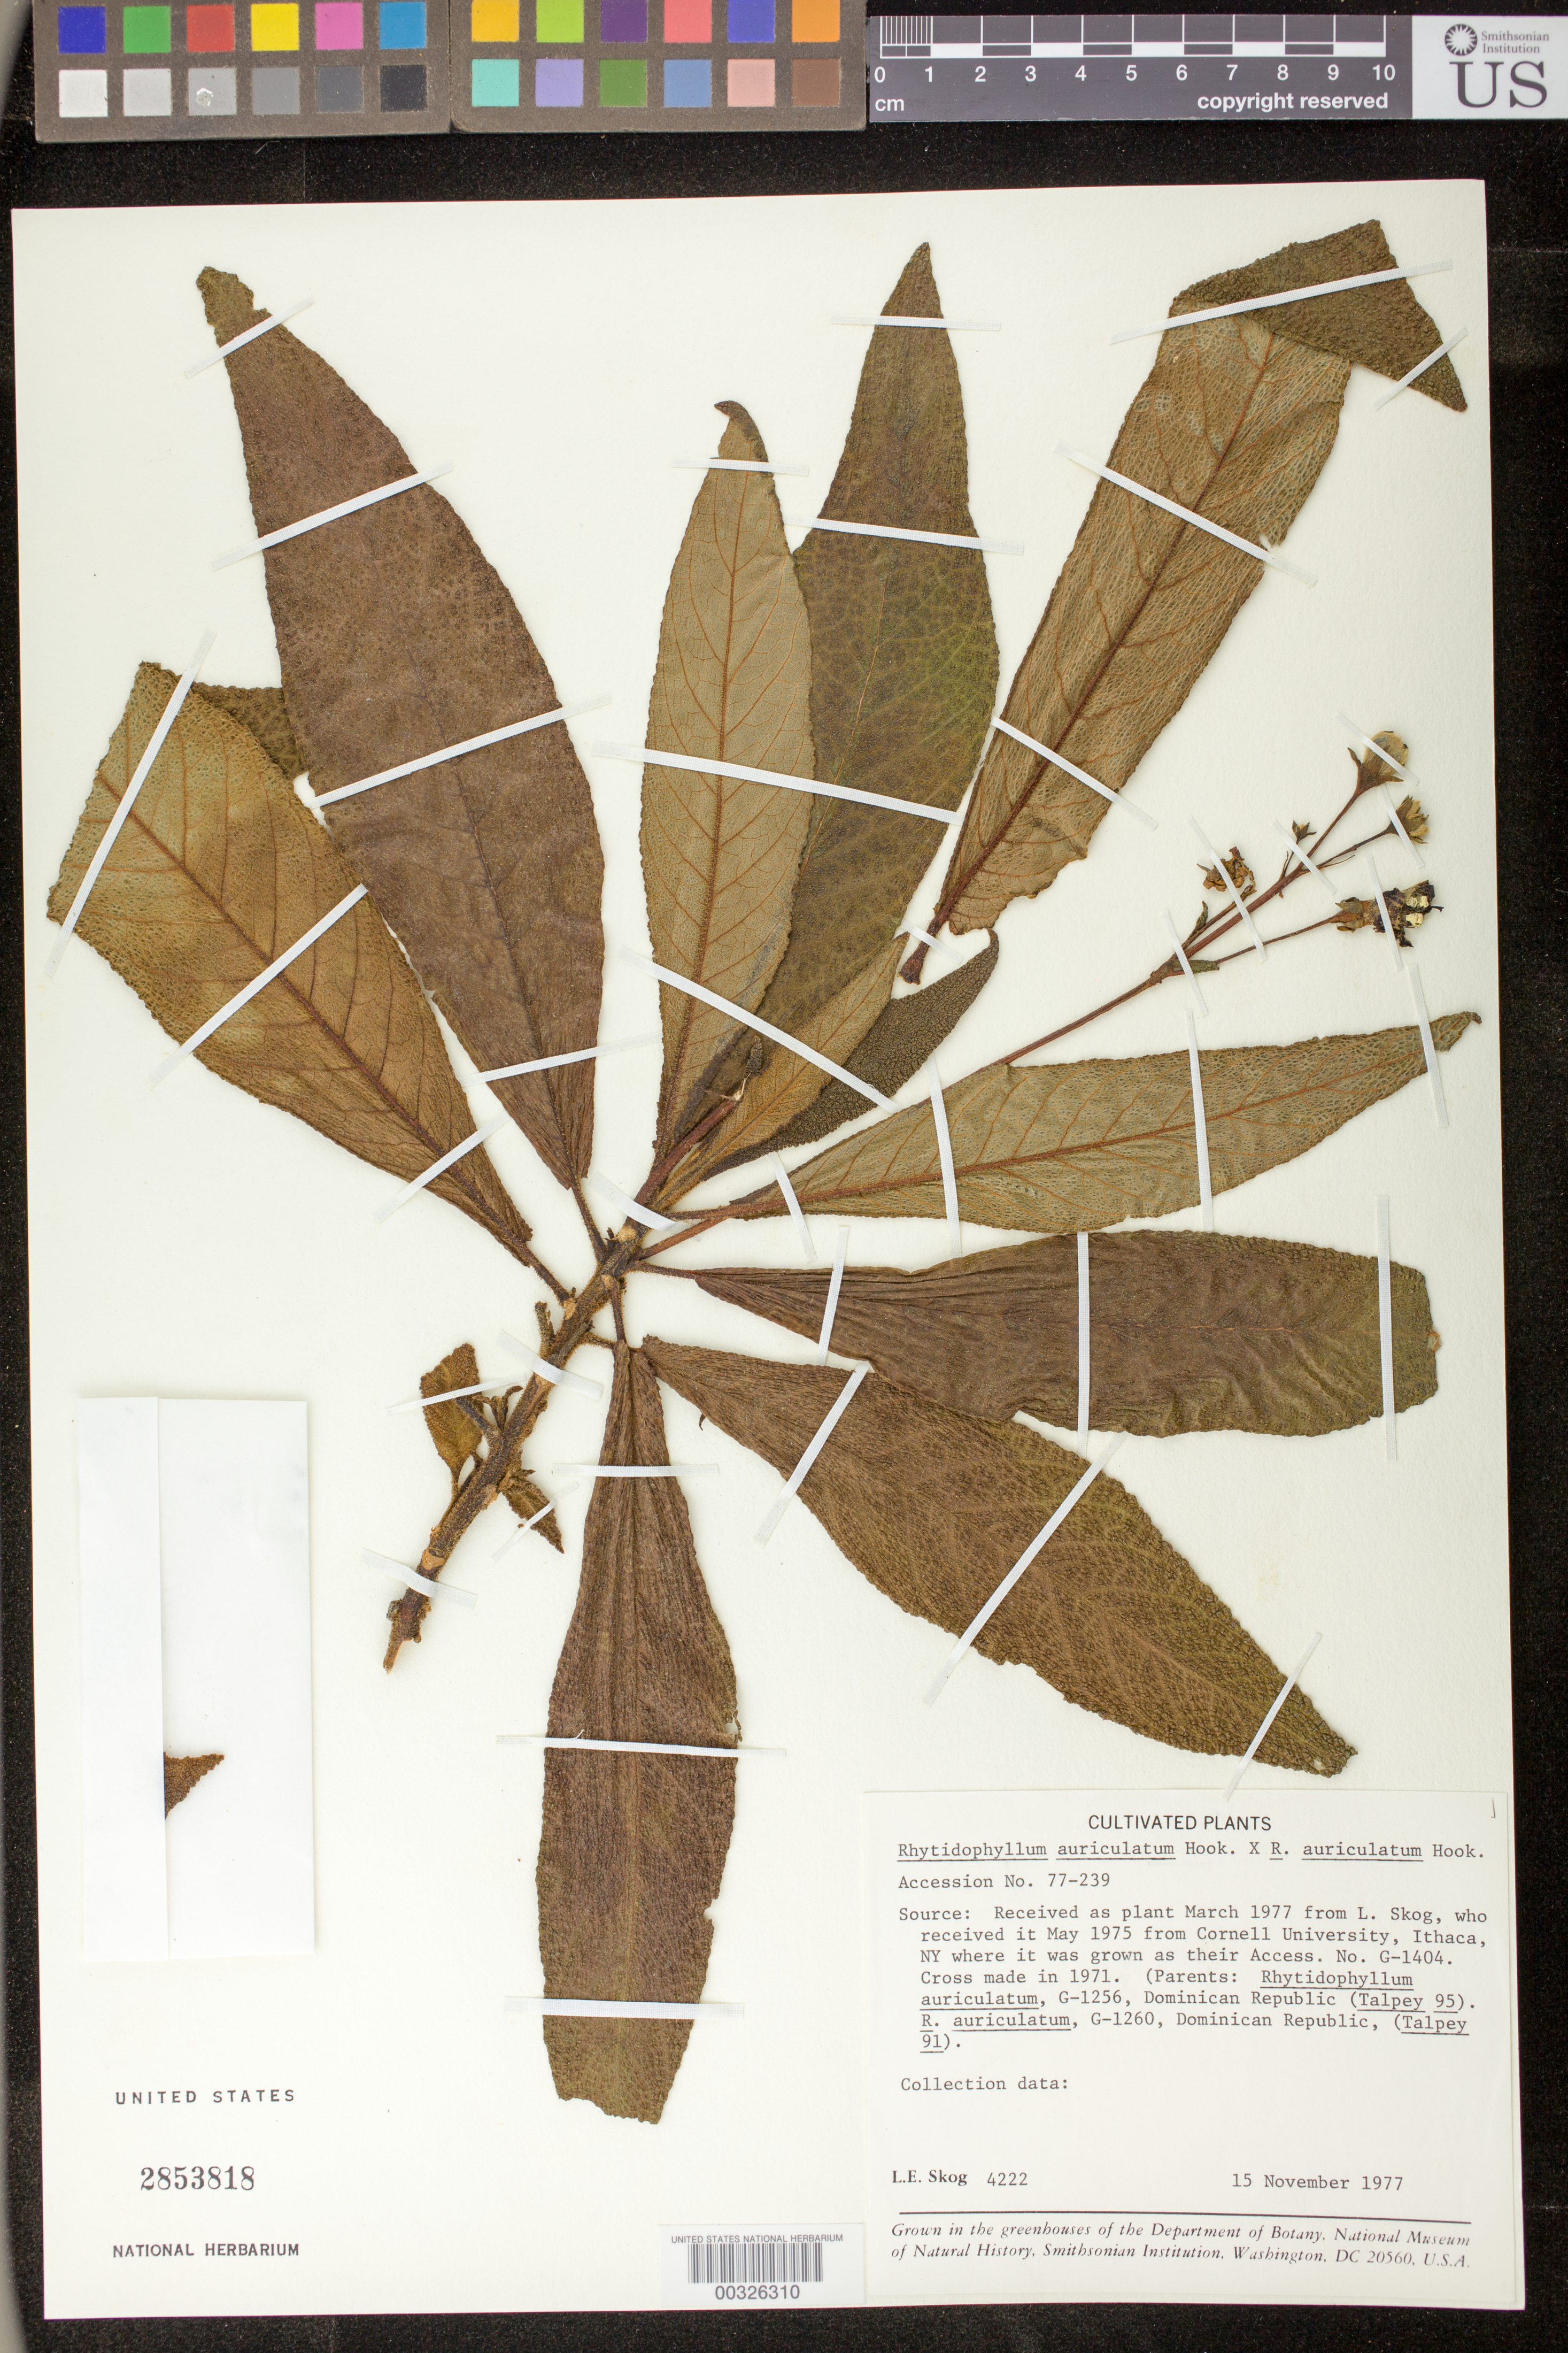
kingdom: Plantae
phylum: Tracheophyta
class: Magnoliopsida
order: Lamiales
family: Gesneriaceae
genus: Rhytidophyllum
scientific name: Rhytidophyllum auriculatum var. angustatum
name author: Urb.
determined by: Skog, Laurence E.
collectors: L. E. Skog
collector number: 4222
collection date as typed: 15 Nov 1977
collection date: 1977-11-15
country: Dominican Republic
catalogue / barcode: US 2853818